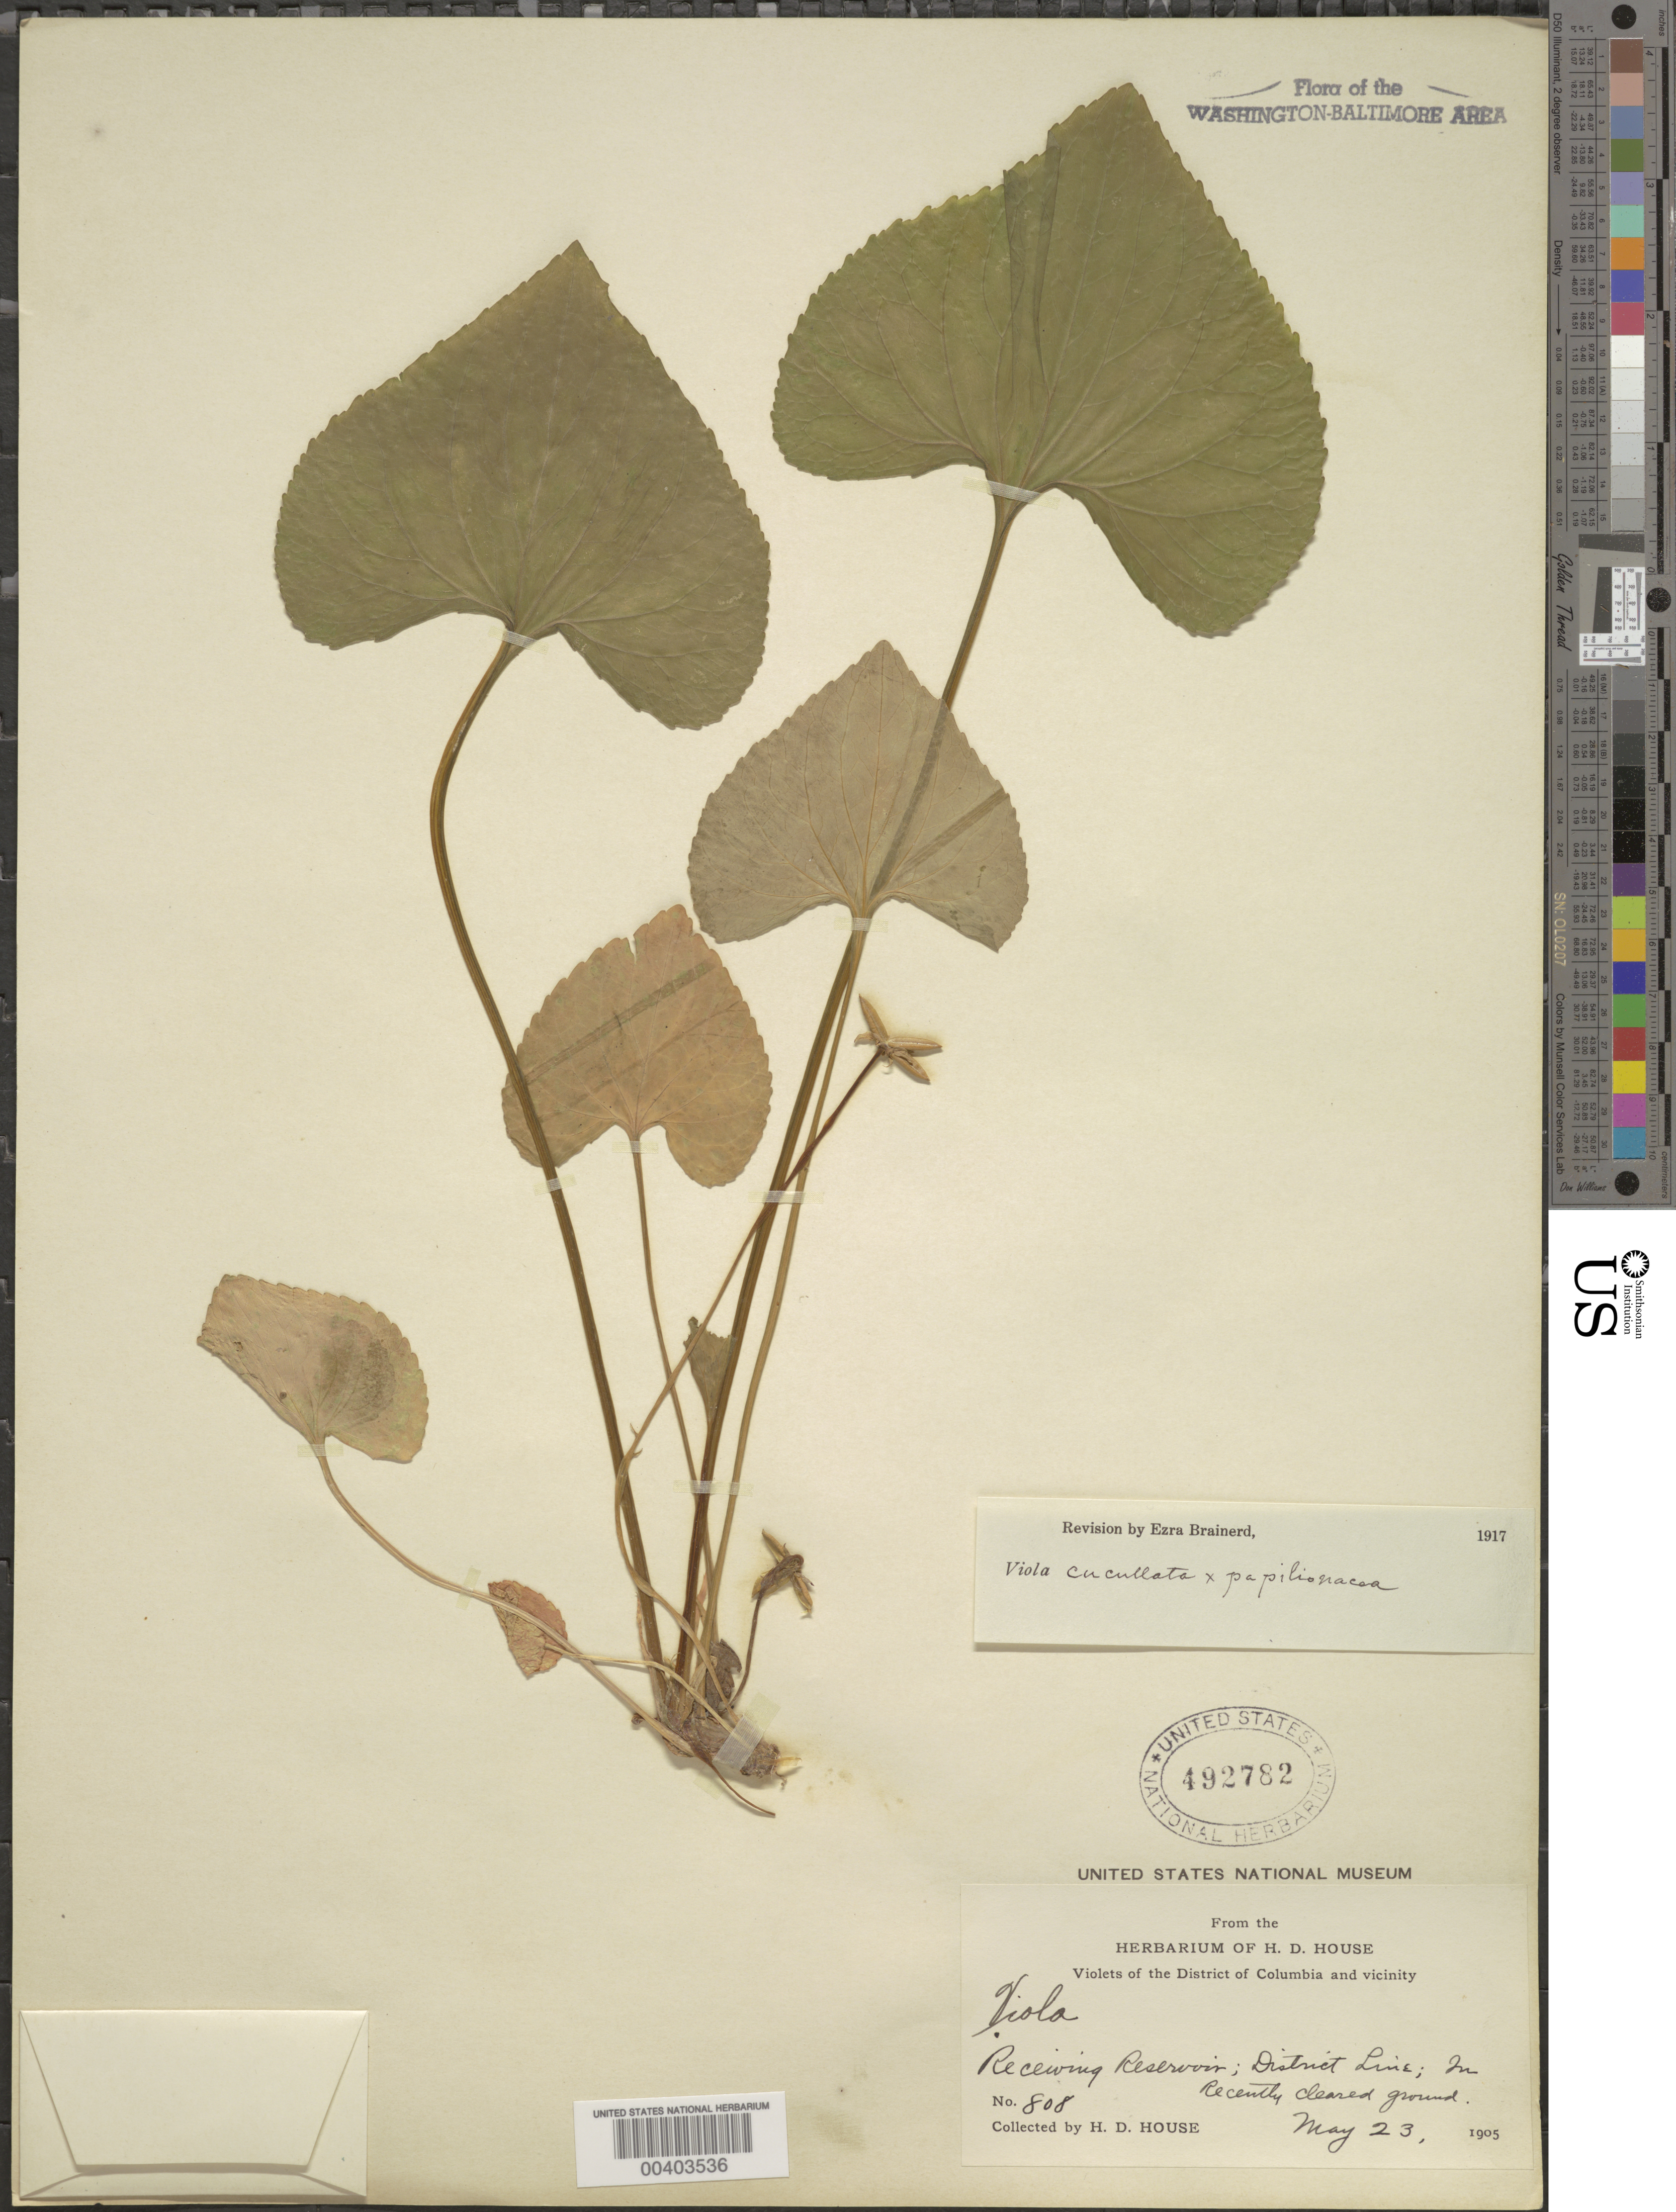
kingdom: Plantae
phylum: Tracheophyta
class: Magnoliopsida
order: Malpighiales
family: Violaceae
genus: Viola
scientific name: Viola cucullata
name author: Aiton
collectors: H. D. House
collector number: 808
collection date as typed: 23 May 1905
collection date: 1905-05-23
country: United States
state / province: District of Columbia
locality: Receiving Reservoir, District Line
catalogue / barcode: US 492782